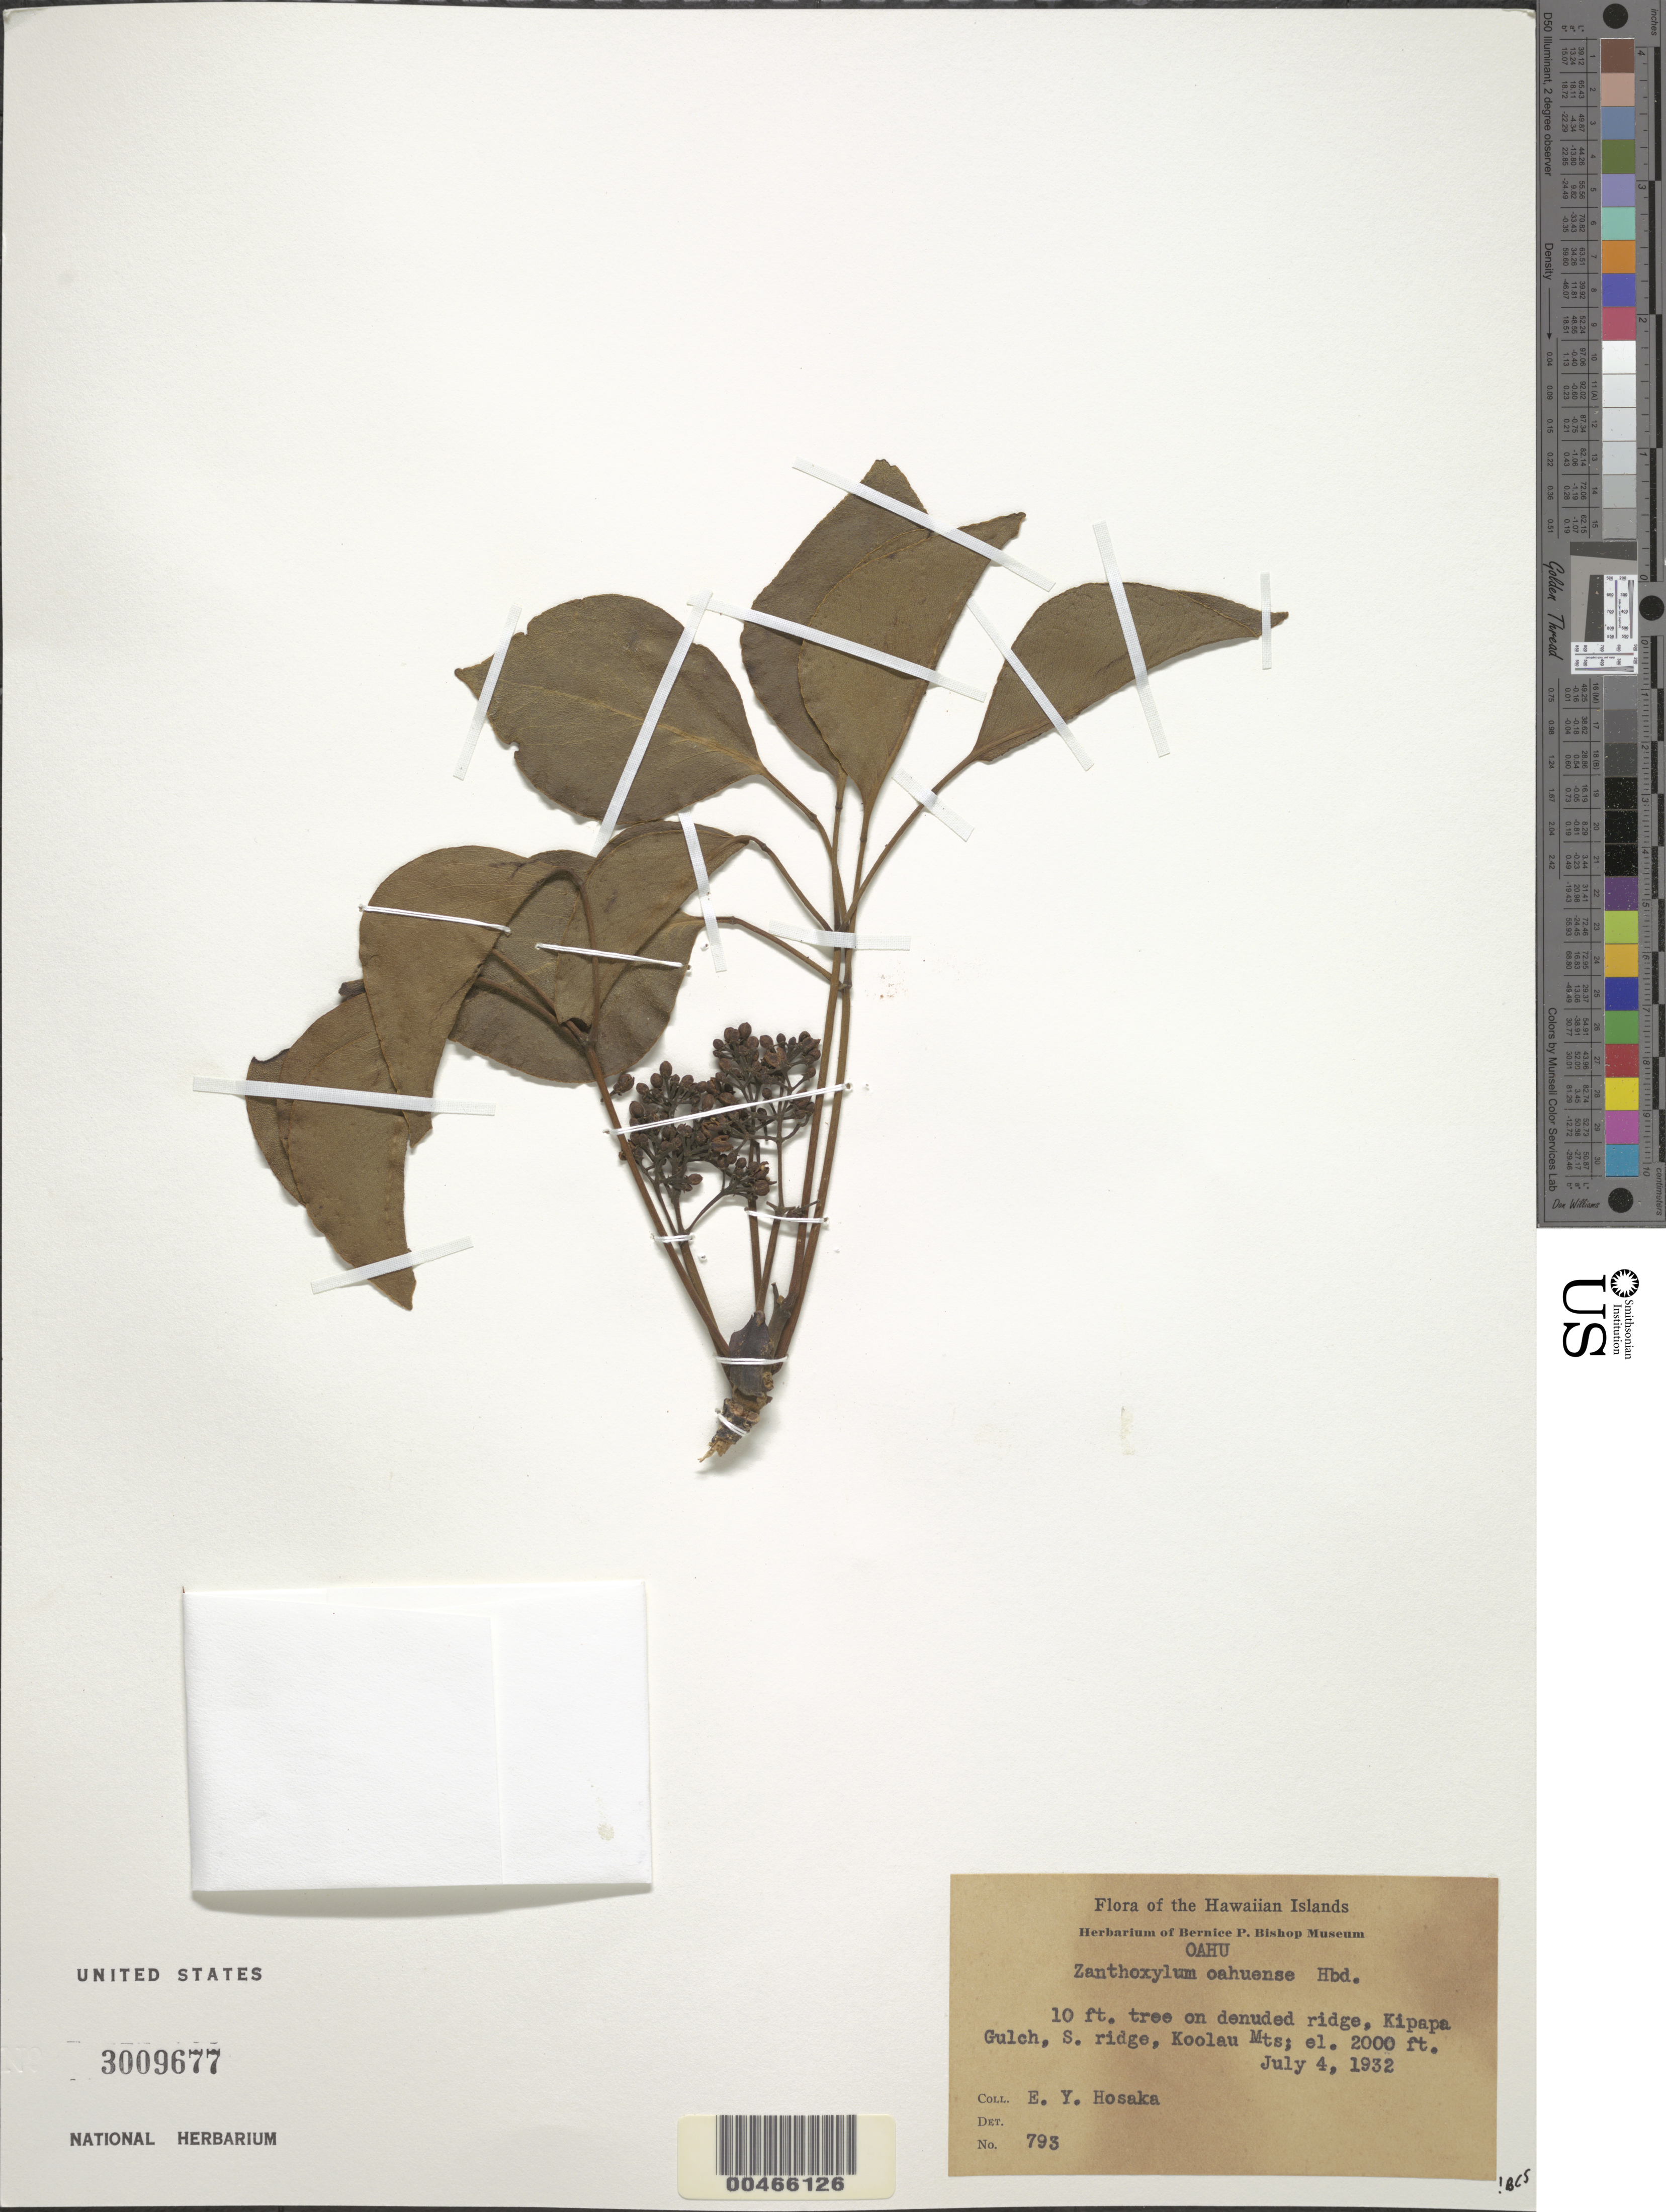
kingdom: Plantae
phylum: Tracheophyta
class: Magnoliopsida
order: Sapindales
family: Rutaceae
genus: Zanthoxylum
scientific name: Zanthoxylum oahuense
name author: Hillebr.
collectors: E. Y. Hosaka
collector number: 793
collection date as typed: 4 Jul 1932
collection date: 1932-07-04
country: United States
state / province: Hawaii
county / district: Honolulu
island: Oahu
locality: Kipapa Gulch, S ridge, Koolau Mts.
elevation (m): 610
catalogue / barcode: US 3009677